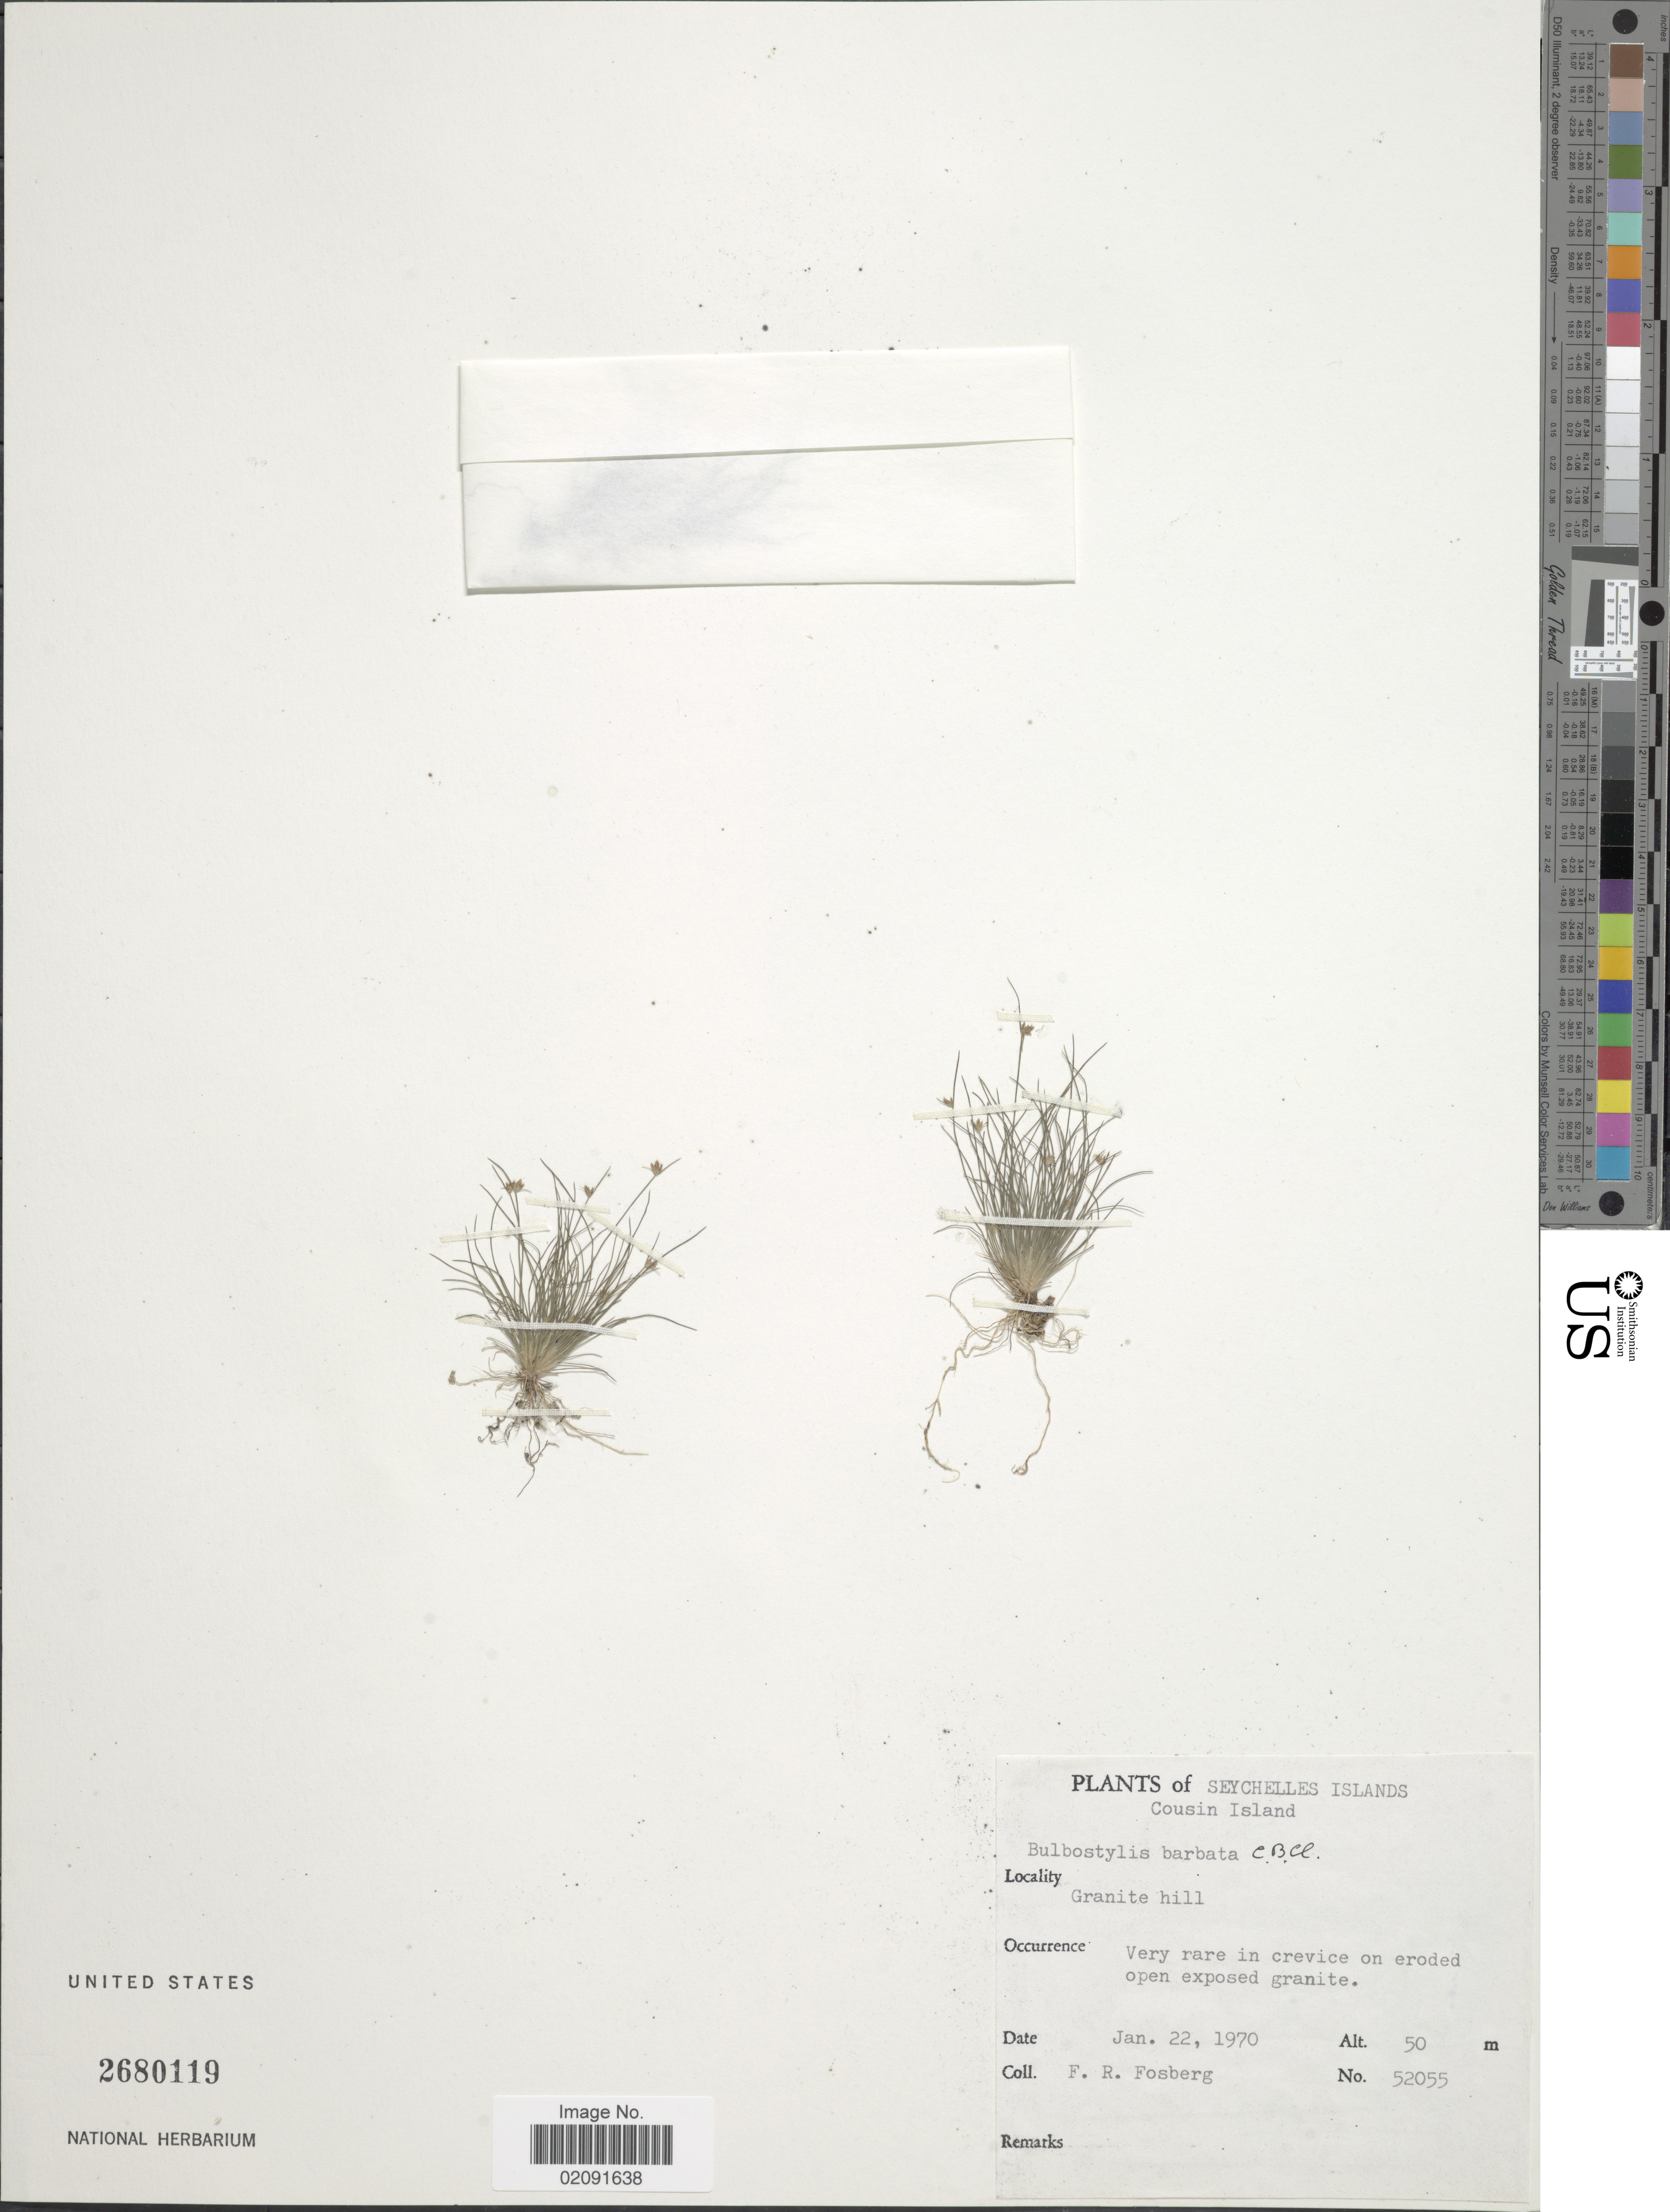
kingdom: Plantae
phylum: Tracheophyta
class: Liliopsida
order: Poales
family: Cyperaceae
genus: Bulbostylis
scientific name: Bulbostylis barbata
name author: (Rottb.) C.B. Clarke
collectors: F. R. Fosberg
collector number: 52055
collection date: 1970-01-22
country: Seychelles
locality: Cousin Island. Granite hill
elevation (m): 50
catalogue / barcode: US 2680119